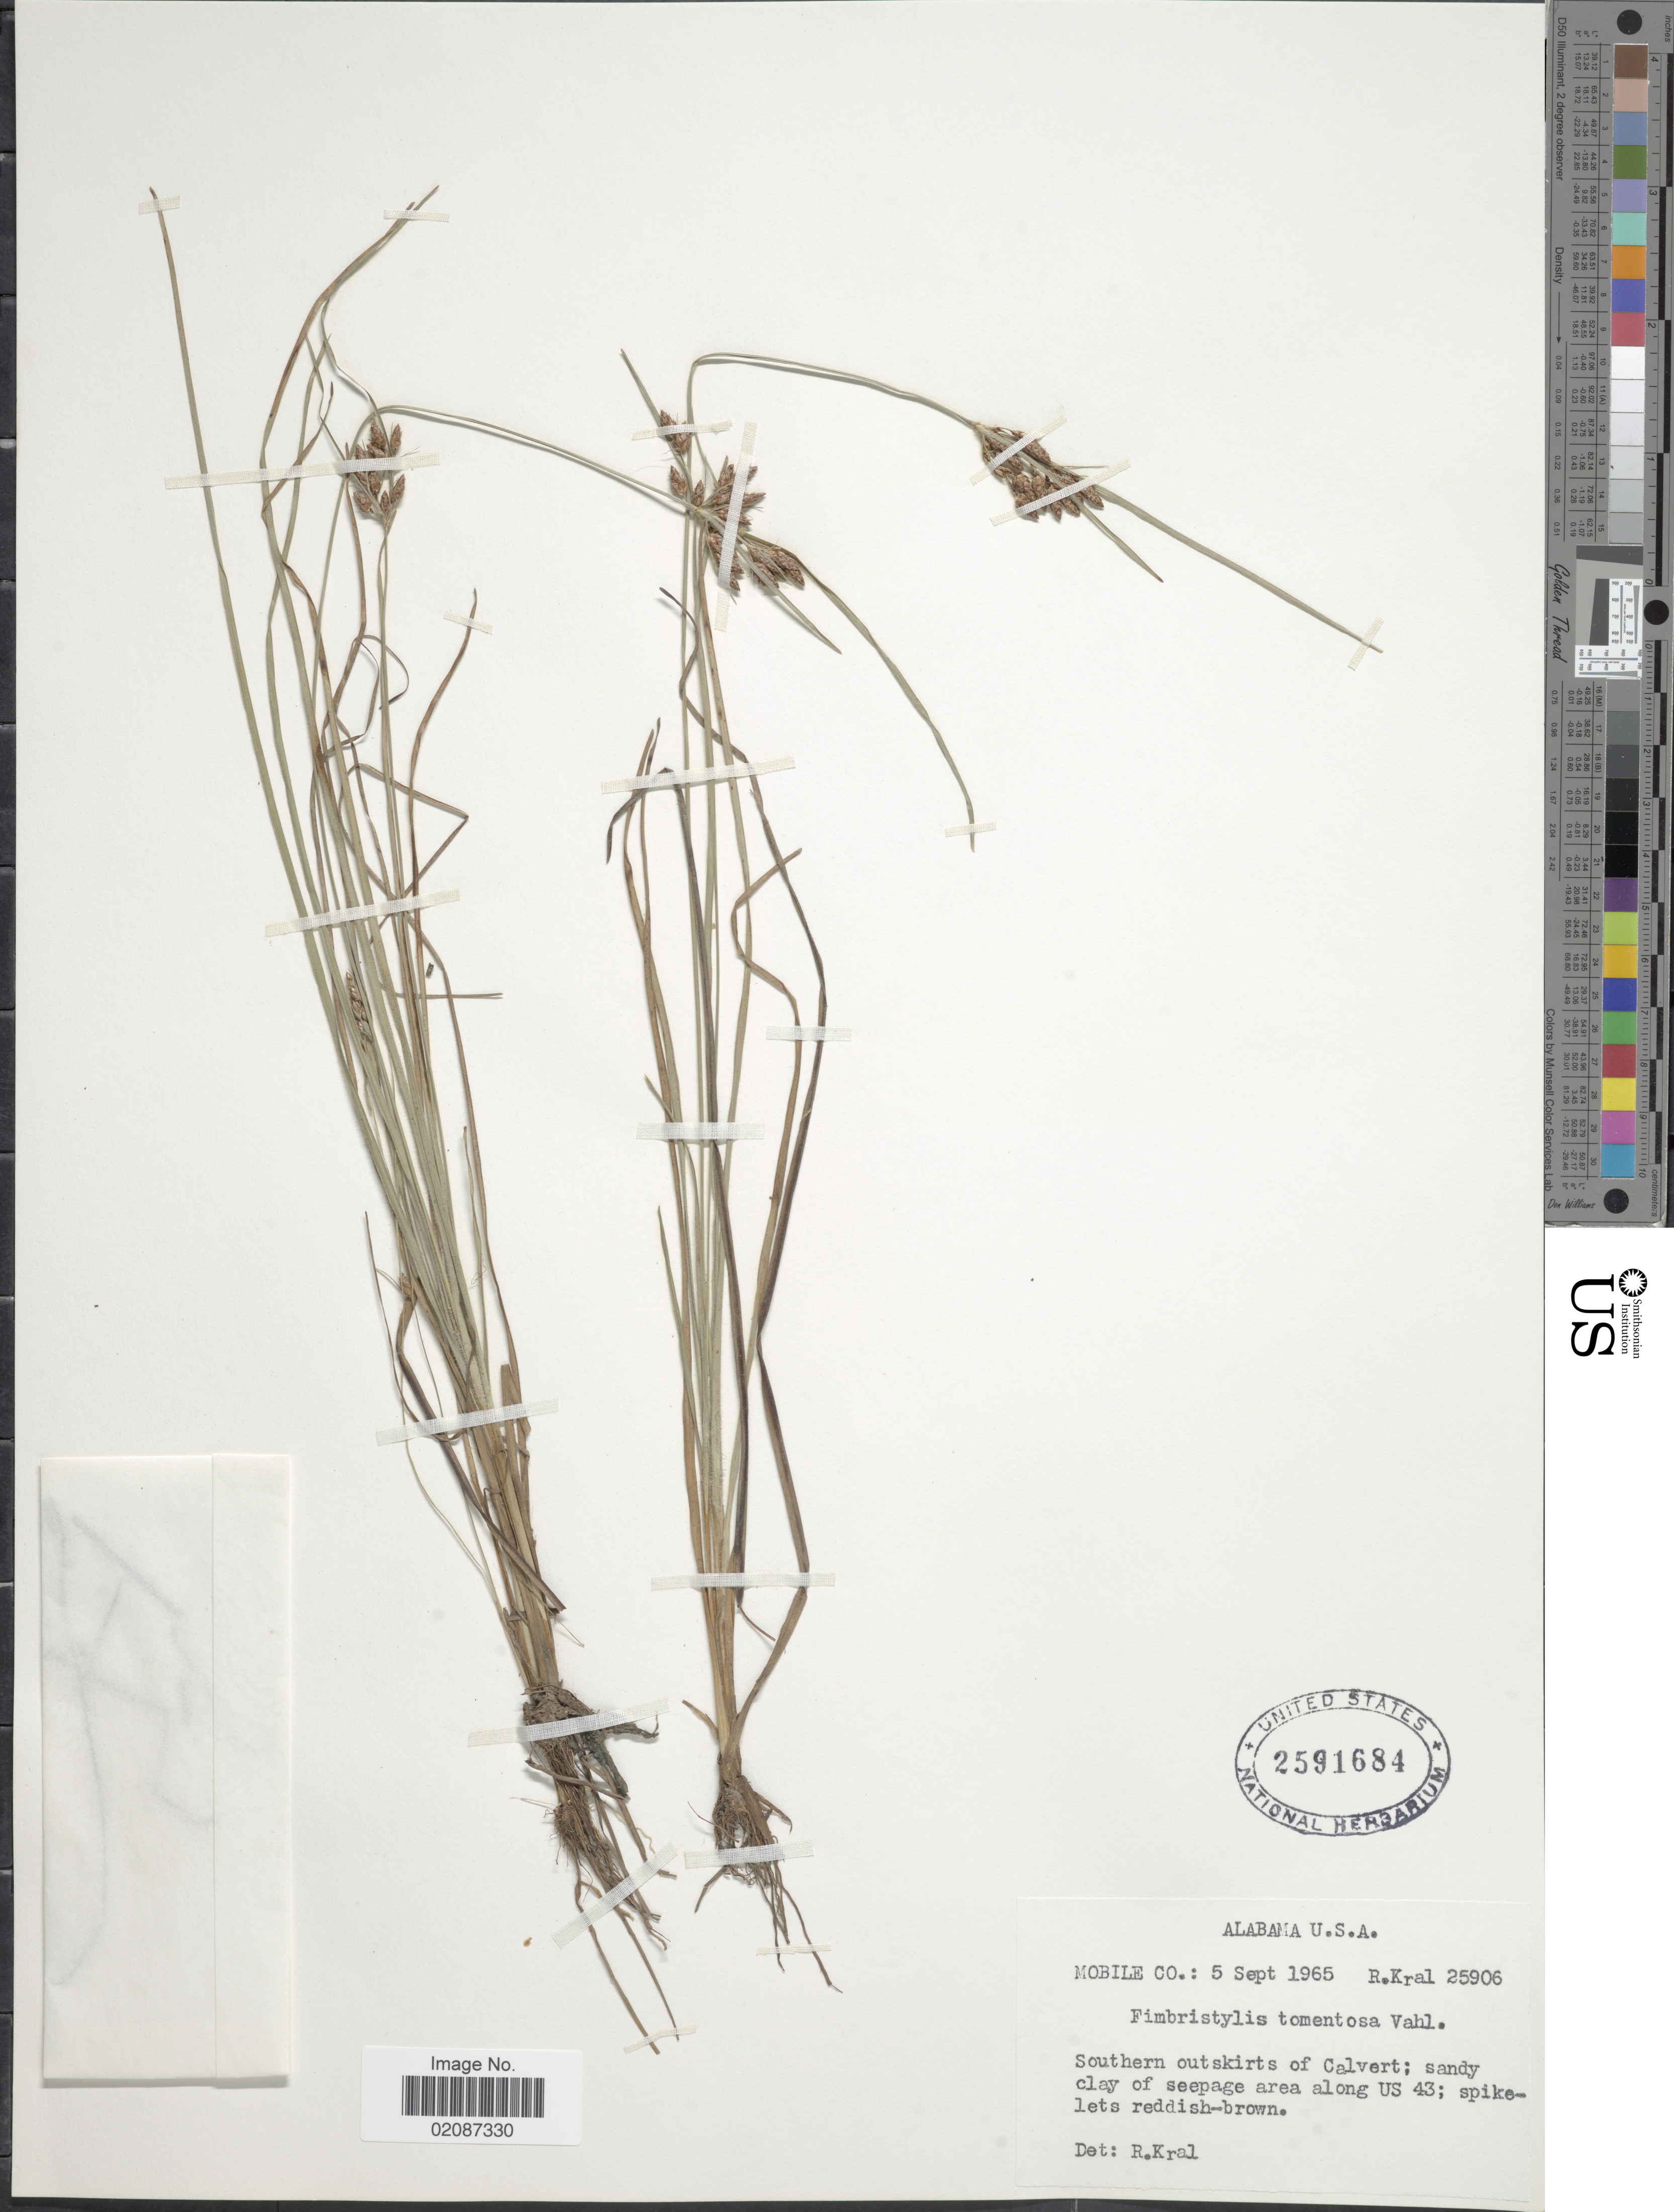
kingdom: Plantae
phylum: Tracheophyta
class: Liliopsida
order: Poales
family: Cyperaceae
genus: Fimbristylis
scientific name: Fimbristylis tomentosa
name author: Vahl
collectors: R. Kral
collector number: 25906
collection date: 1965-09-05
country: United States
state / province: Alabama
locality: Mobile Co.: southern outskirts of Calvert: sandy clay of seepage area along US43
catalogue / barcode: US 2591684